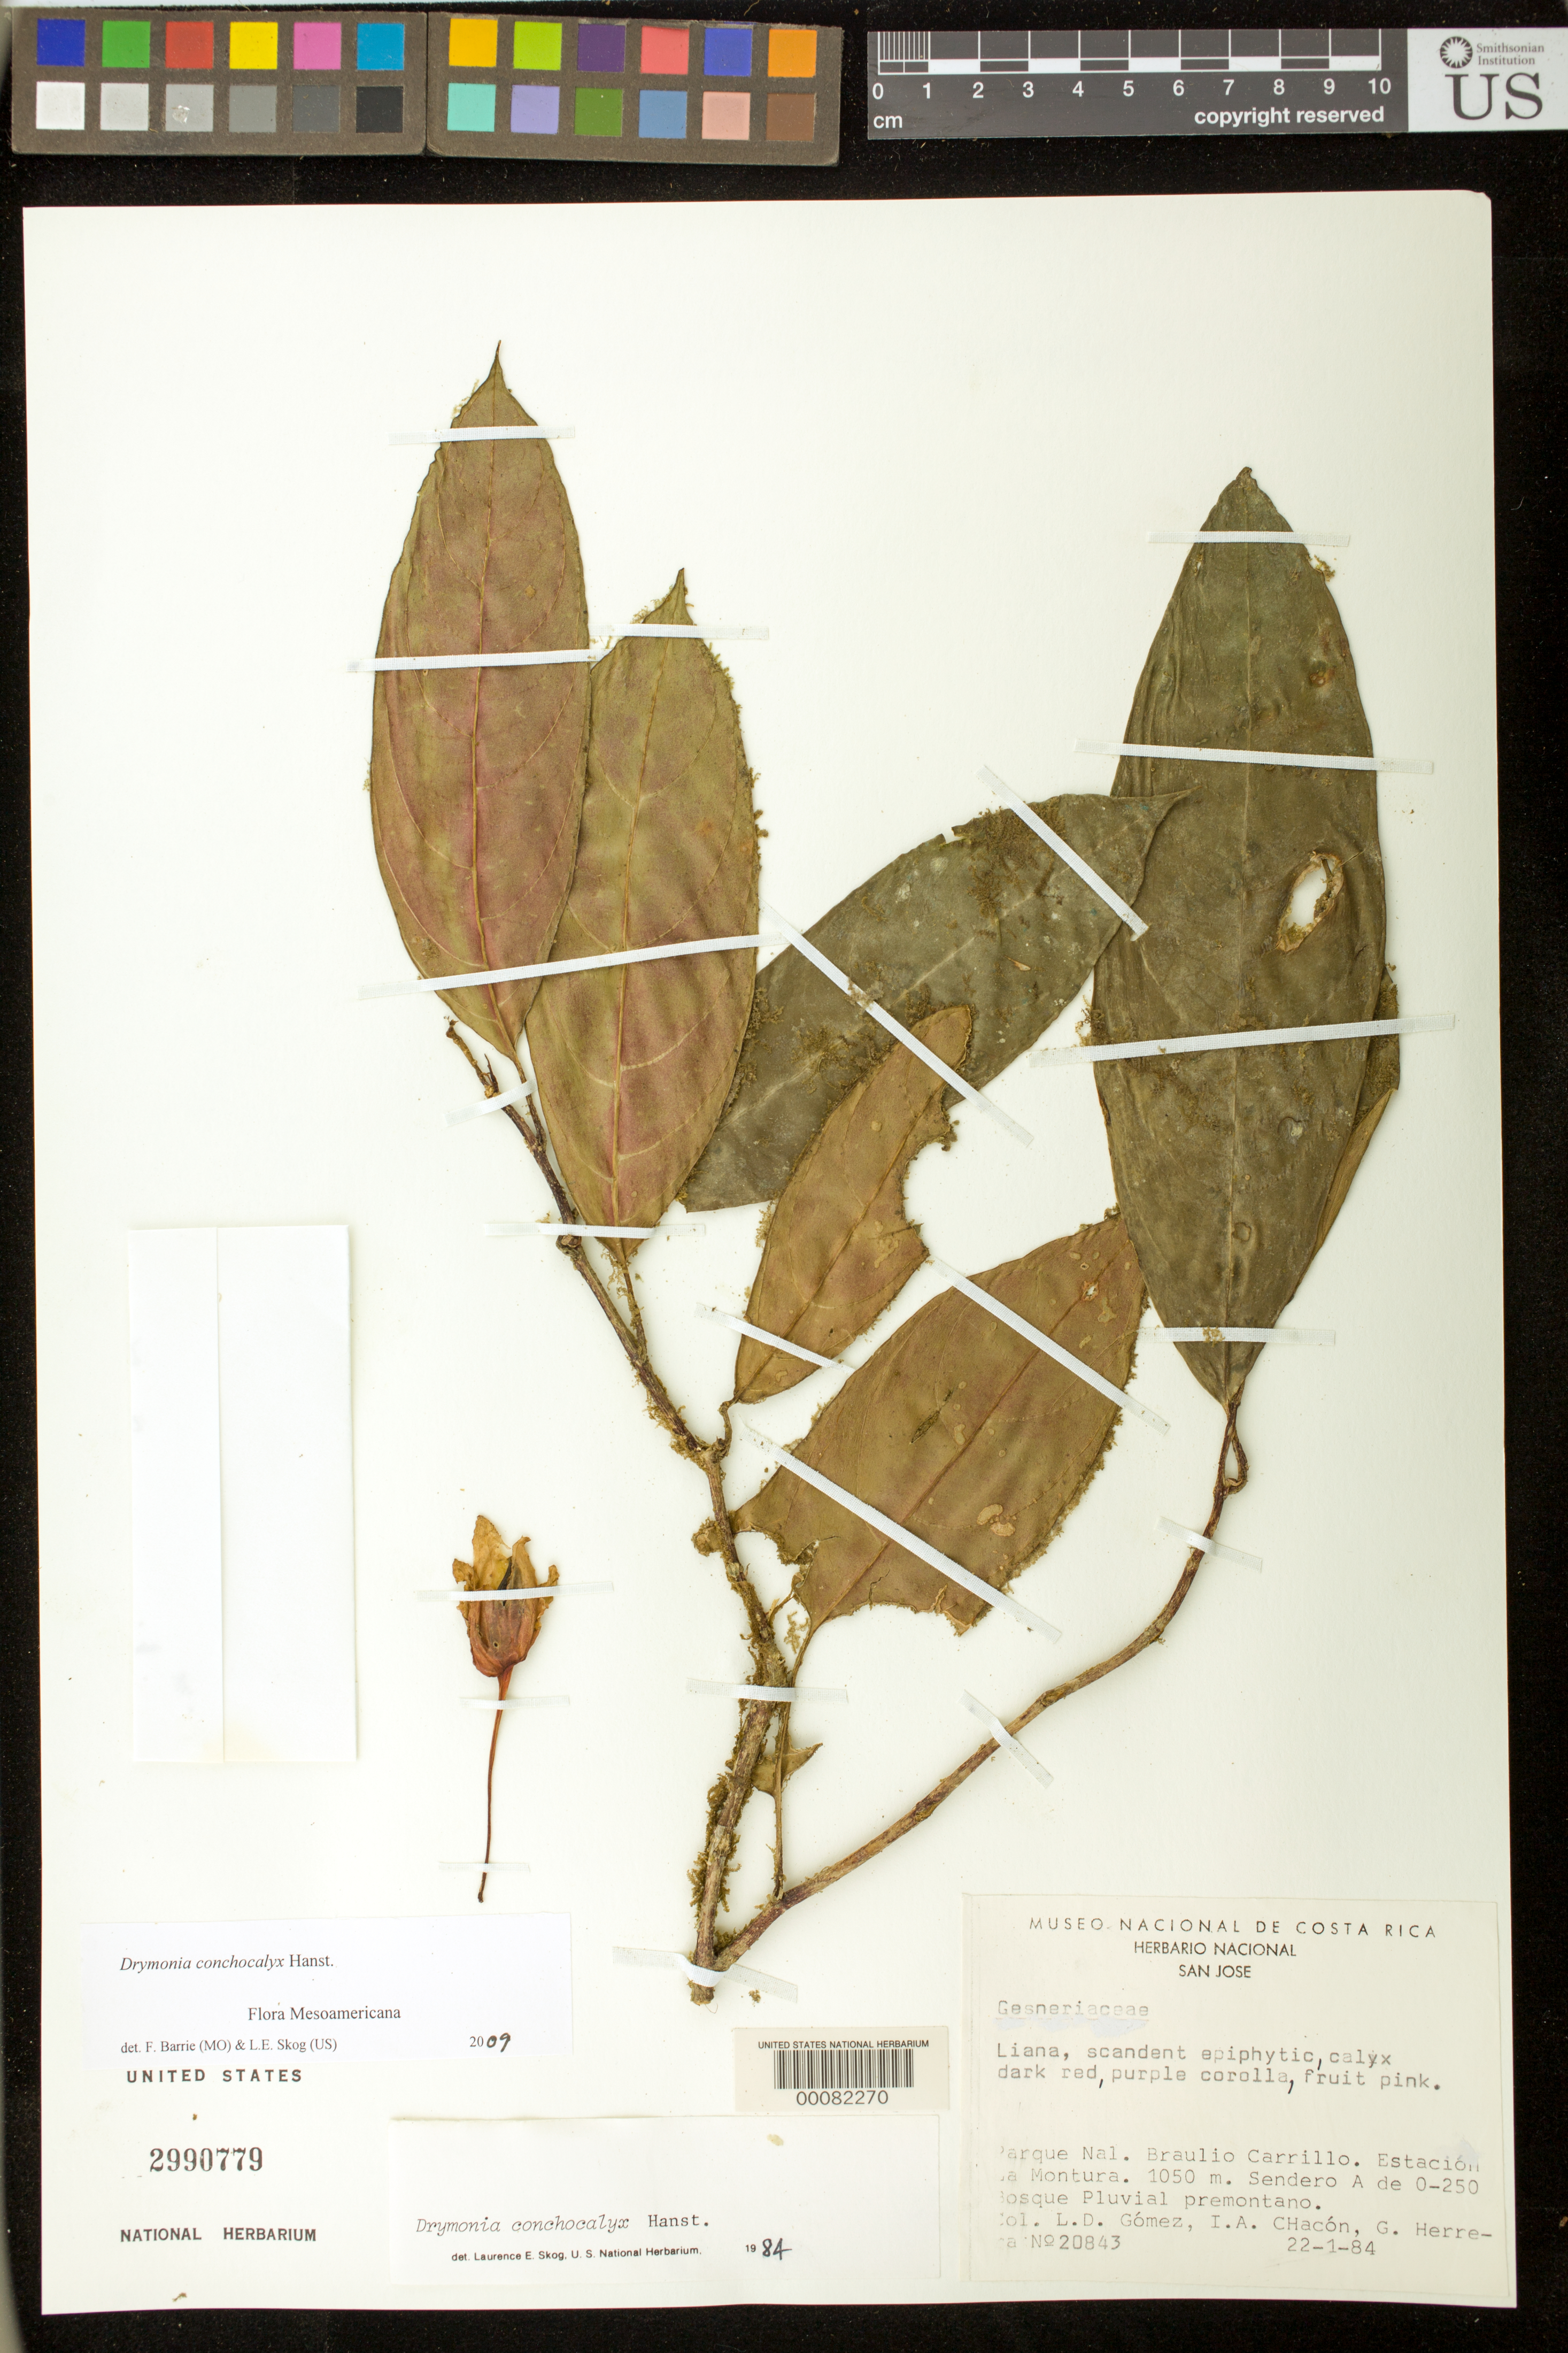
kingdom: Plantae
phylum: Tracheophyta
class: Magnoliopsida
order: Lamiales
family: Gesneriaceae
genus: Drymonia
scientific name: Drymonia conchocalyx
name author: Hanst.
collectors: L. D. Gómez, I. Chacón & G. Herrera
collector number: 20843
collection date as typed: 22 Jan 1984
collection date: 1984-01-22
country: Costa Rica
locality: Parque Nal. Braulio Carrillo, Estación La Montura; sendero A. de 0-250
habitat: premontane pluvial forest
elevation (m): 1050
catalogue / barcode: US 2990779